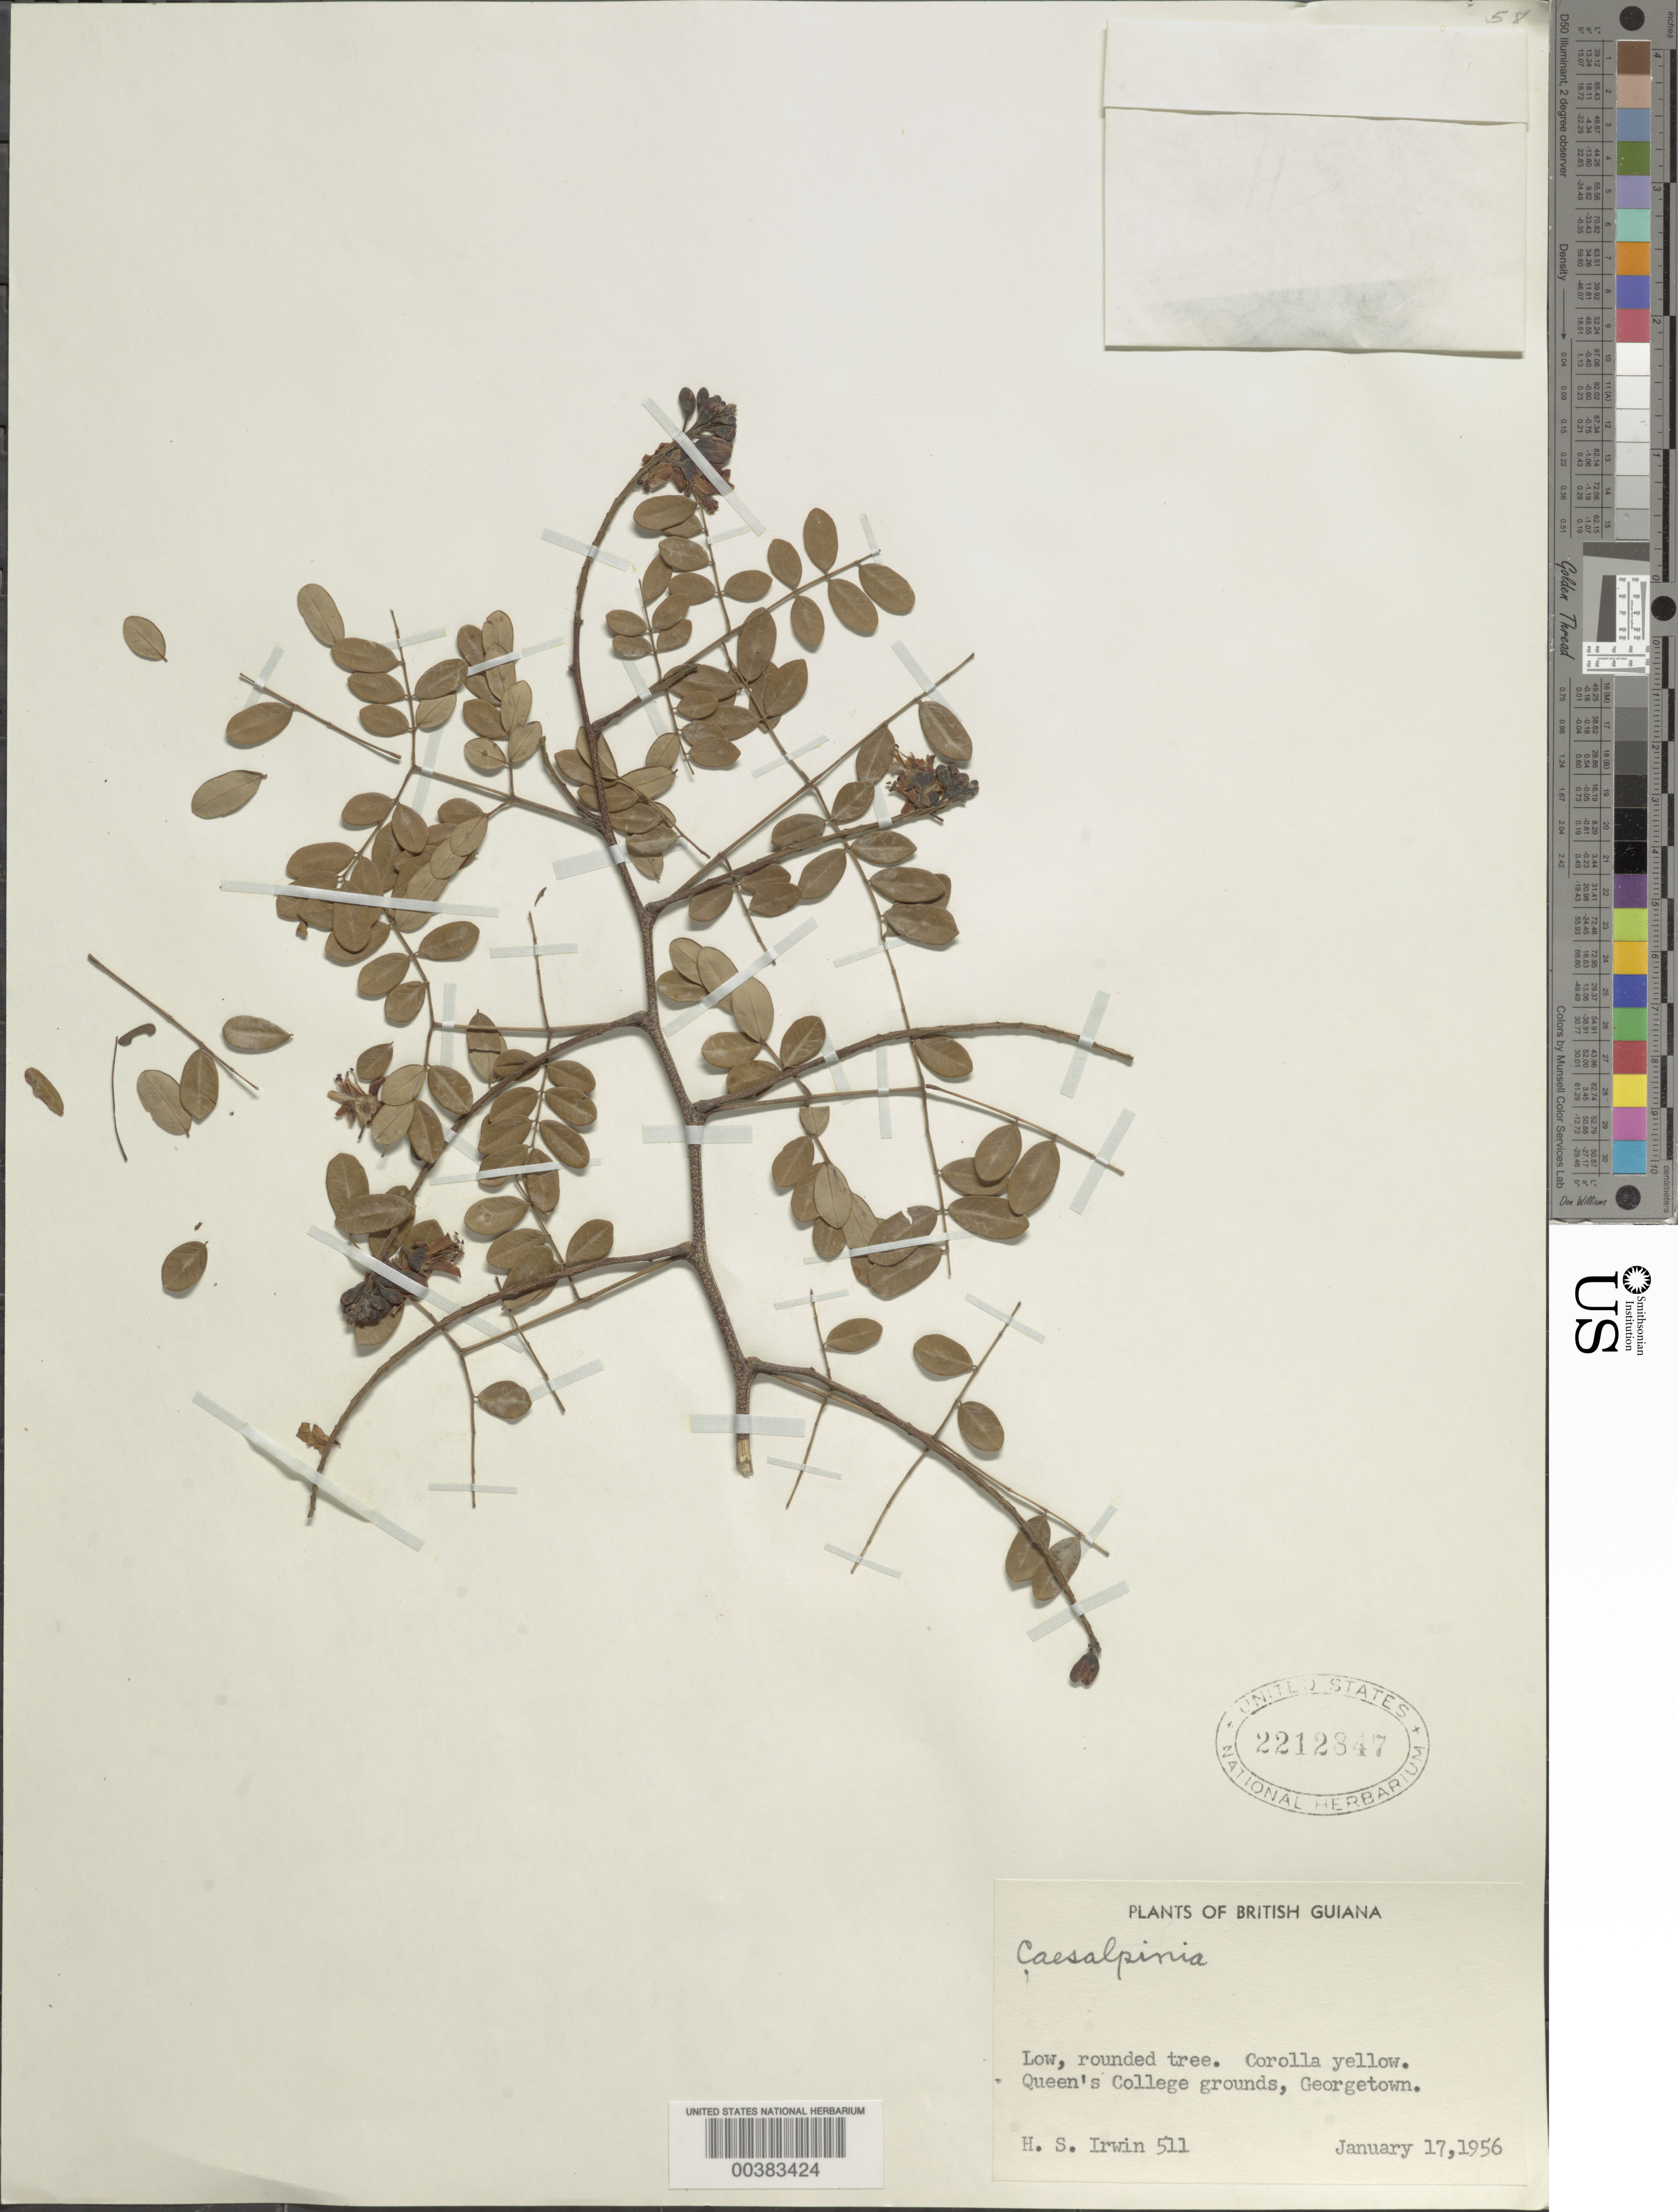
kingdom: Plantae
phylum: Tracheophyta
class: Magnoliopsida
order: Fabales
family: Fabaceae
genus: Caesalpinia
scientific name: Caesalpinia sp.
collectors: H. Irwin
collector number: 511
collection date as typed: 17 Jan 1956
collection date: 1956-01-17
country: Guyana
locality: Queen's college grounds, georgetown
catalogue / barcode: US 2212847